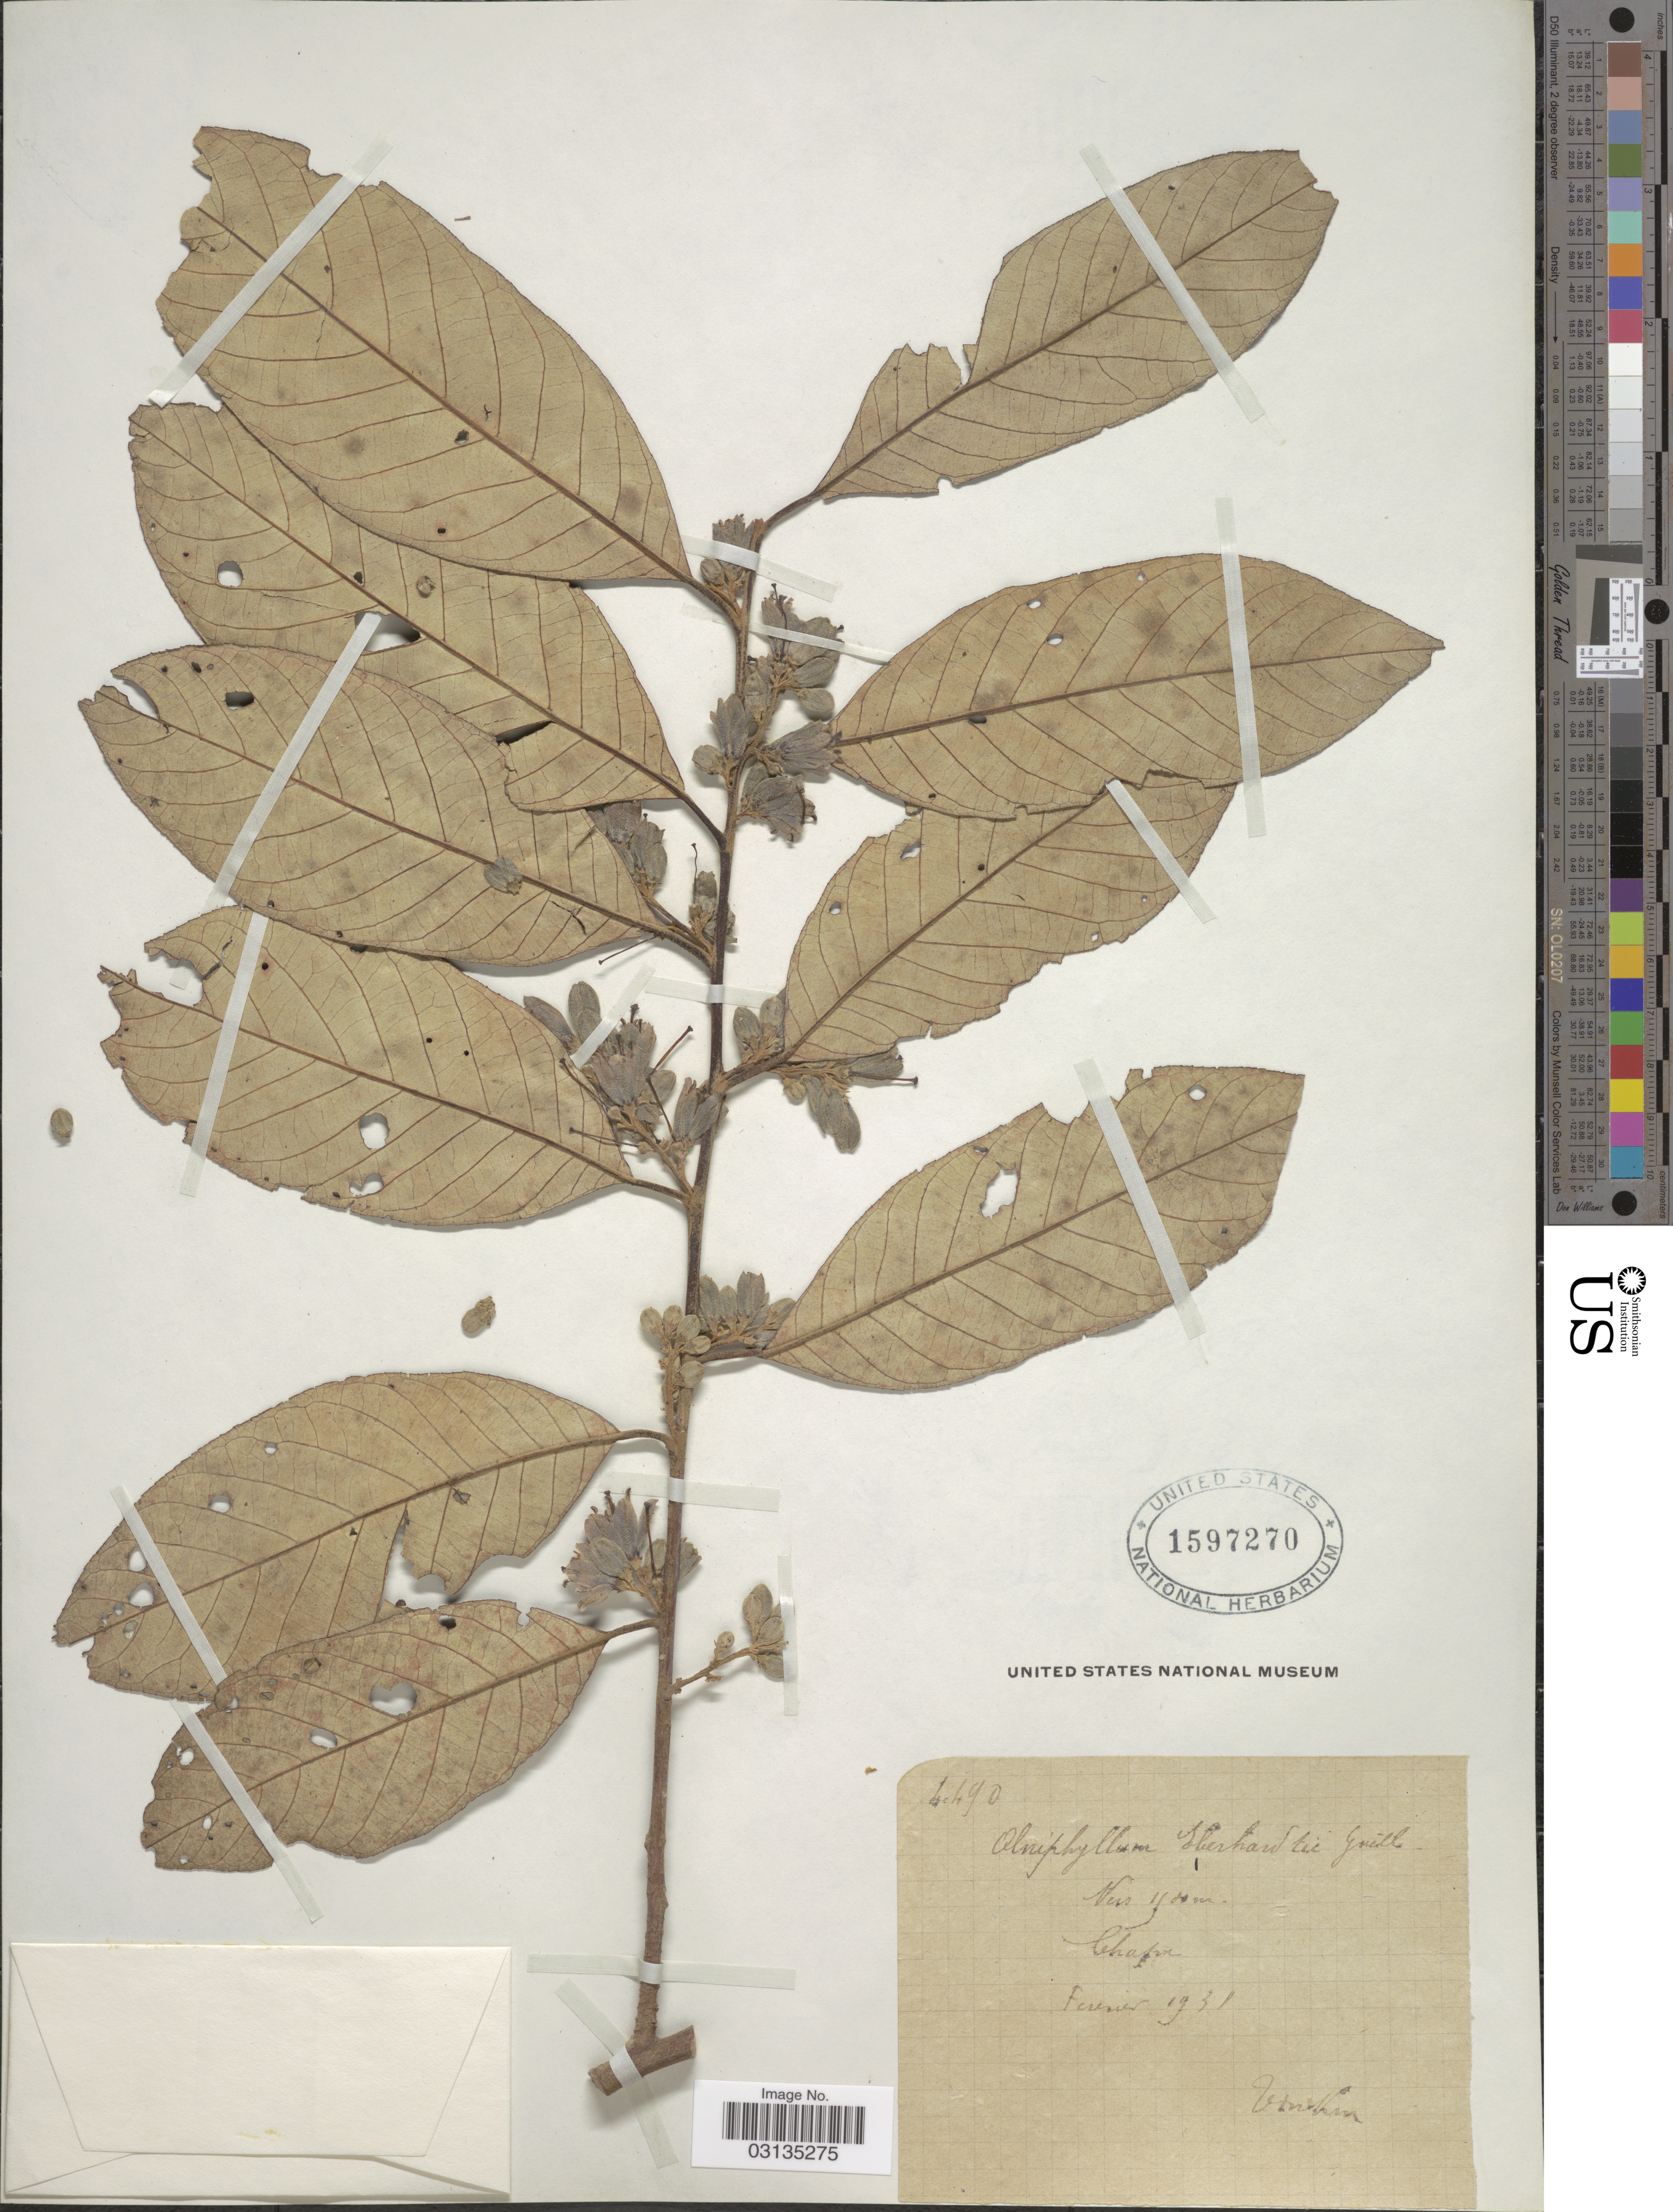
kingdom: Plantae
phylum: Tracheophyta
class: Magnoliopsida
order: Ericales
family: Styracaceae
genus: Alniphyllum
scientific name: Alniphyllum eberhardtii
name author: Guill.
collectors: A. Petelot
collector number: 4490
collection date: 1931-02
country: Vietnam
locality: Chapa.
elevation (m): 1500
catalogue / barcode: US 1597270